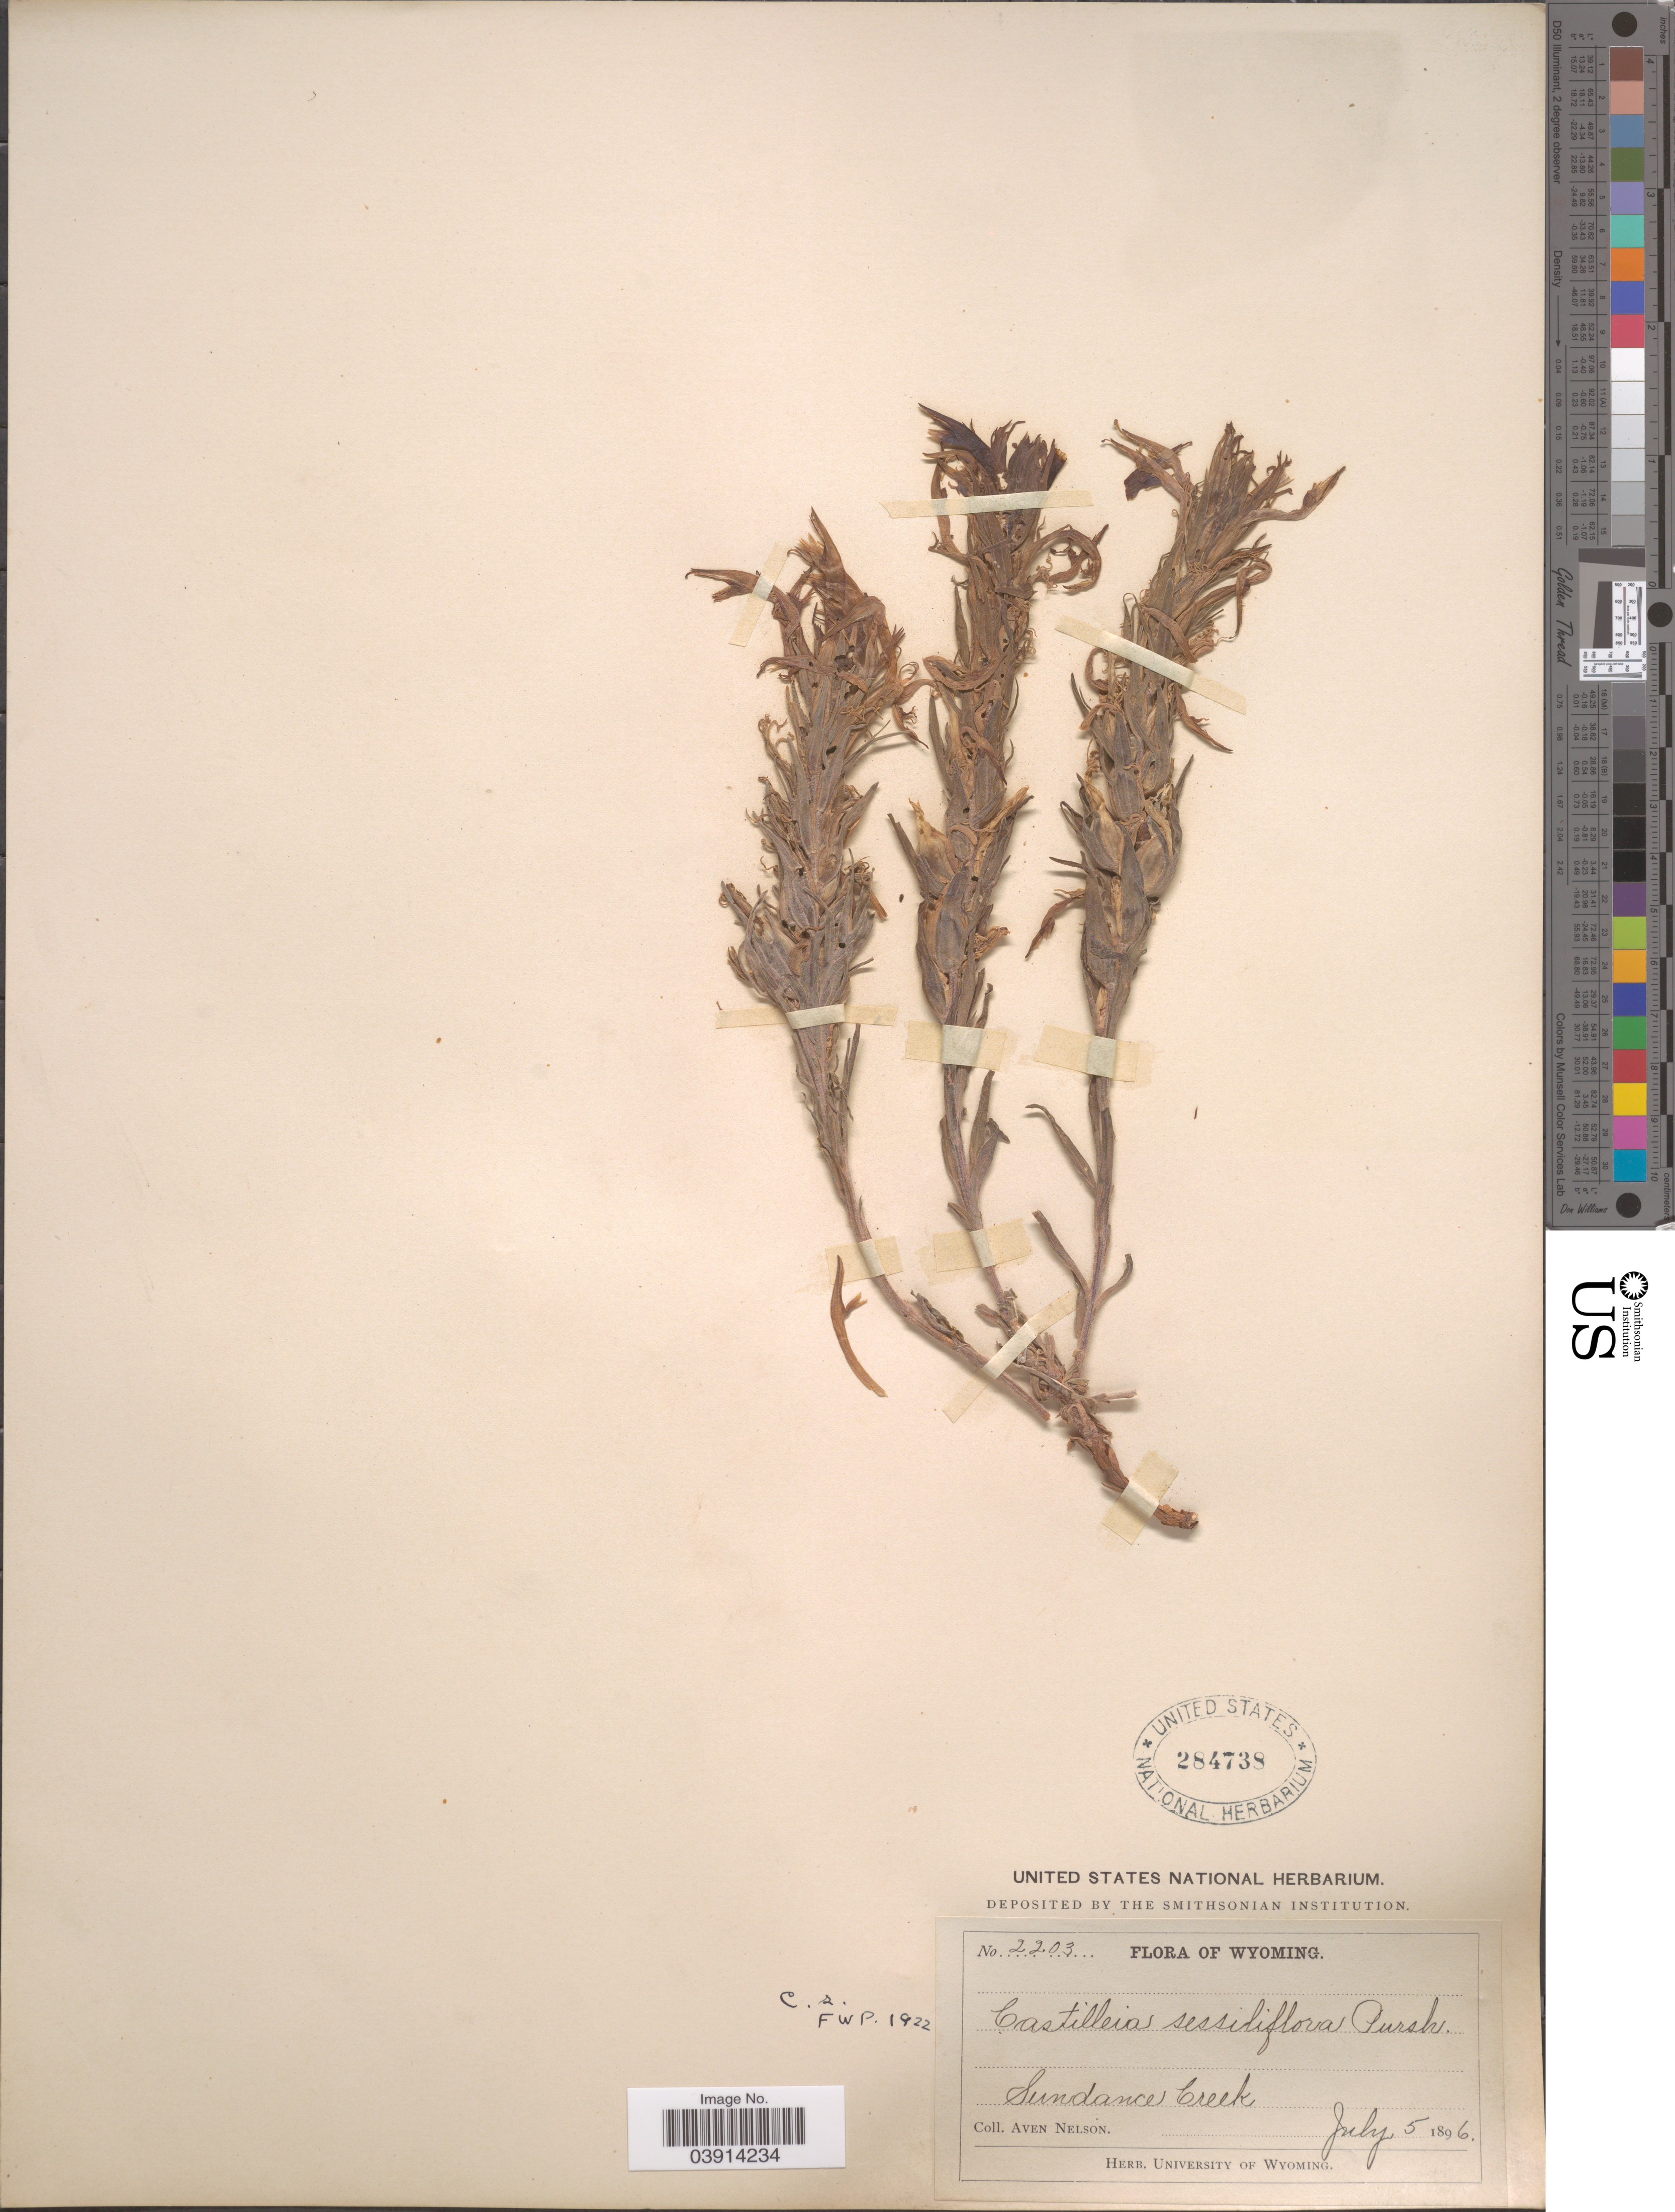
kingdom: Plantae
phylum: Tracheophyta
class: Magnoliopsida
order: Lamiales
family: Orobanchaceae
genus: Castilleja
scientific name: Castilleja sessiliflora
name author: Pursh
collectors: A. Nelson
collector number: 2203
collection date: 1896-07-05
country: United States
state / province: Wyoming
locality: Sundance Creek.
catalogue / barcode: US 284738